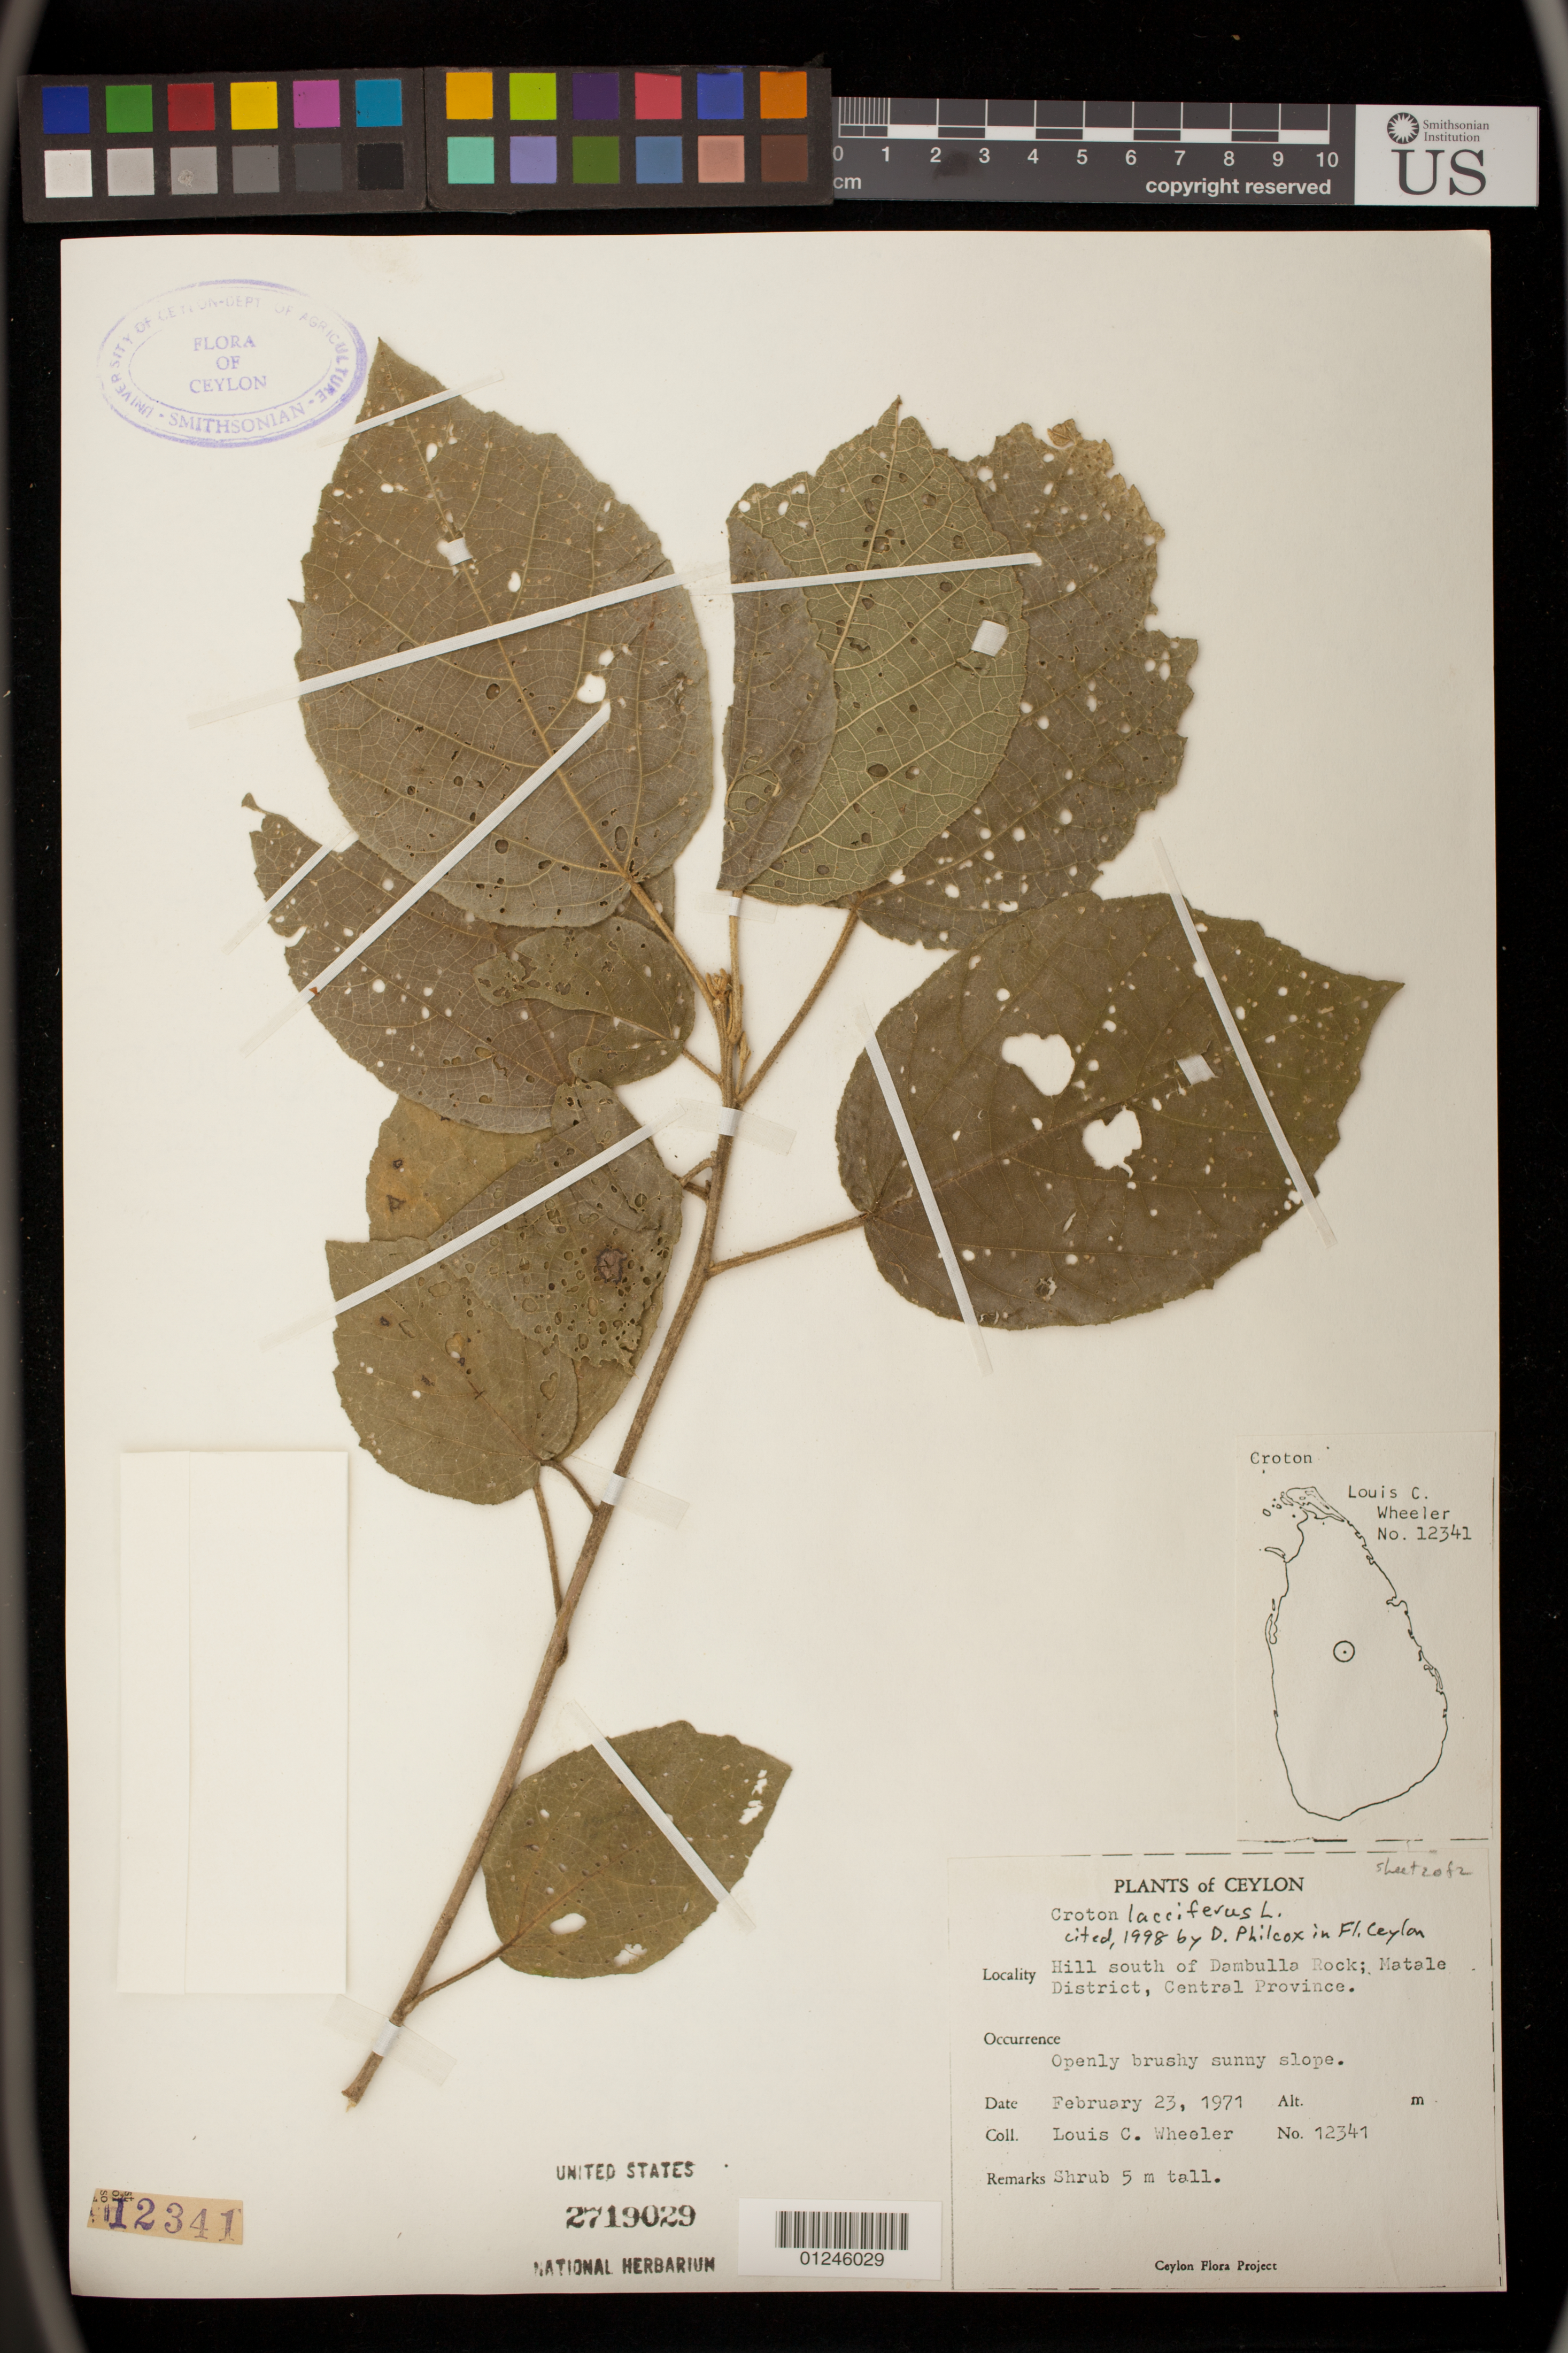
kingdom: Plantae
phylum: Tracheophyta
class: Magnoliopsida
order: Malpighiales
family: Euphorbiaceae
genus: Croton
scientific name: Croton lacciferus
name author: Blanco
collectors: L. C. Wheeler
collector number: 12341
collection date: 1971-02-23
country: Sri Lanka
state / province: Central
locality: Hill south of Dambulla Rock; Matale District.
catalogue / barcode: US 2719029